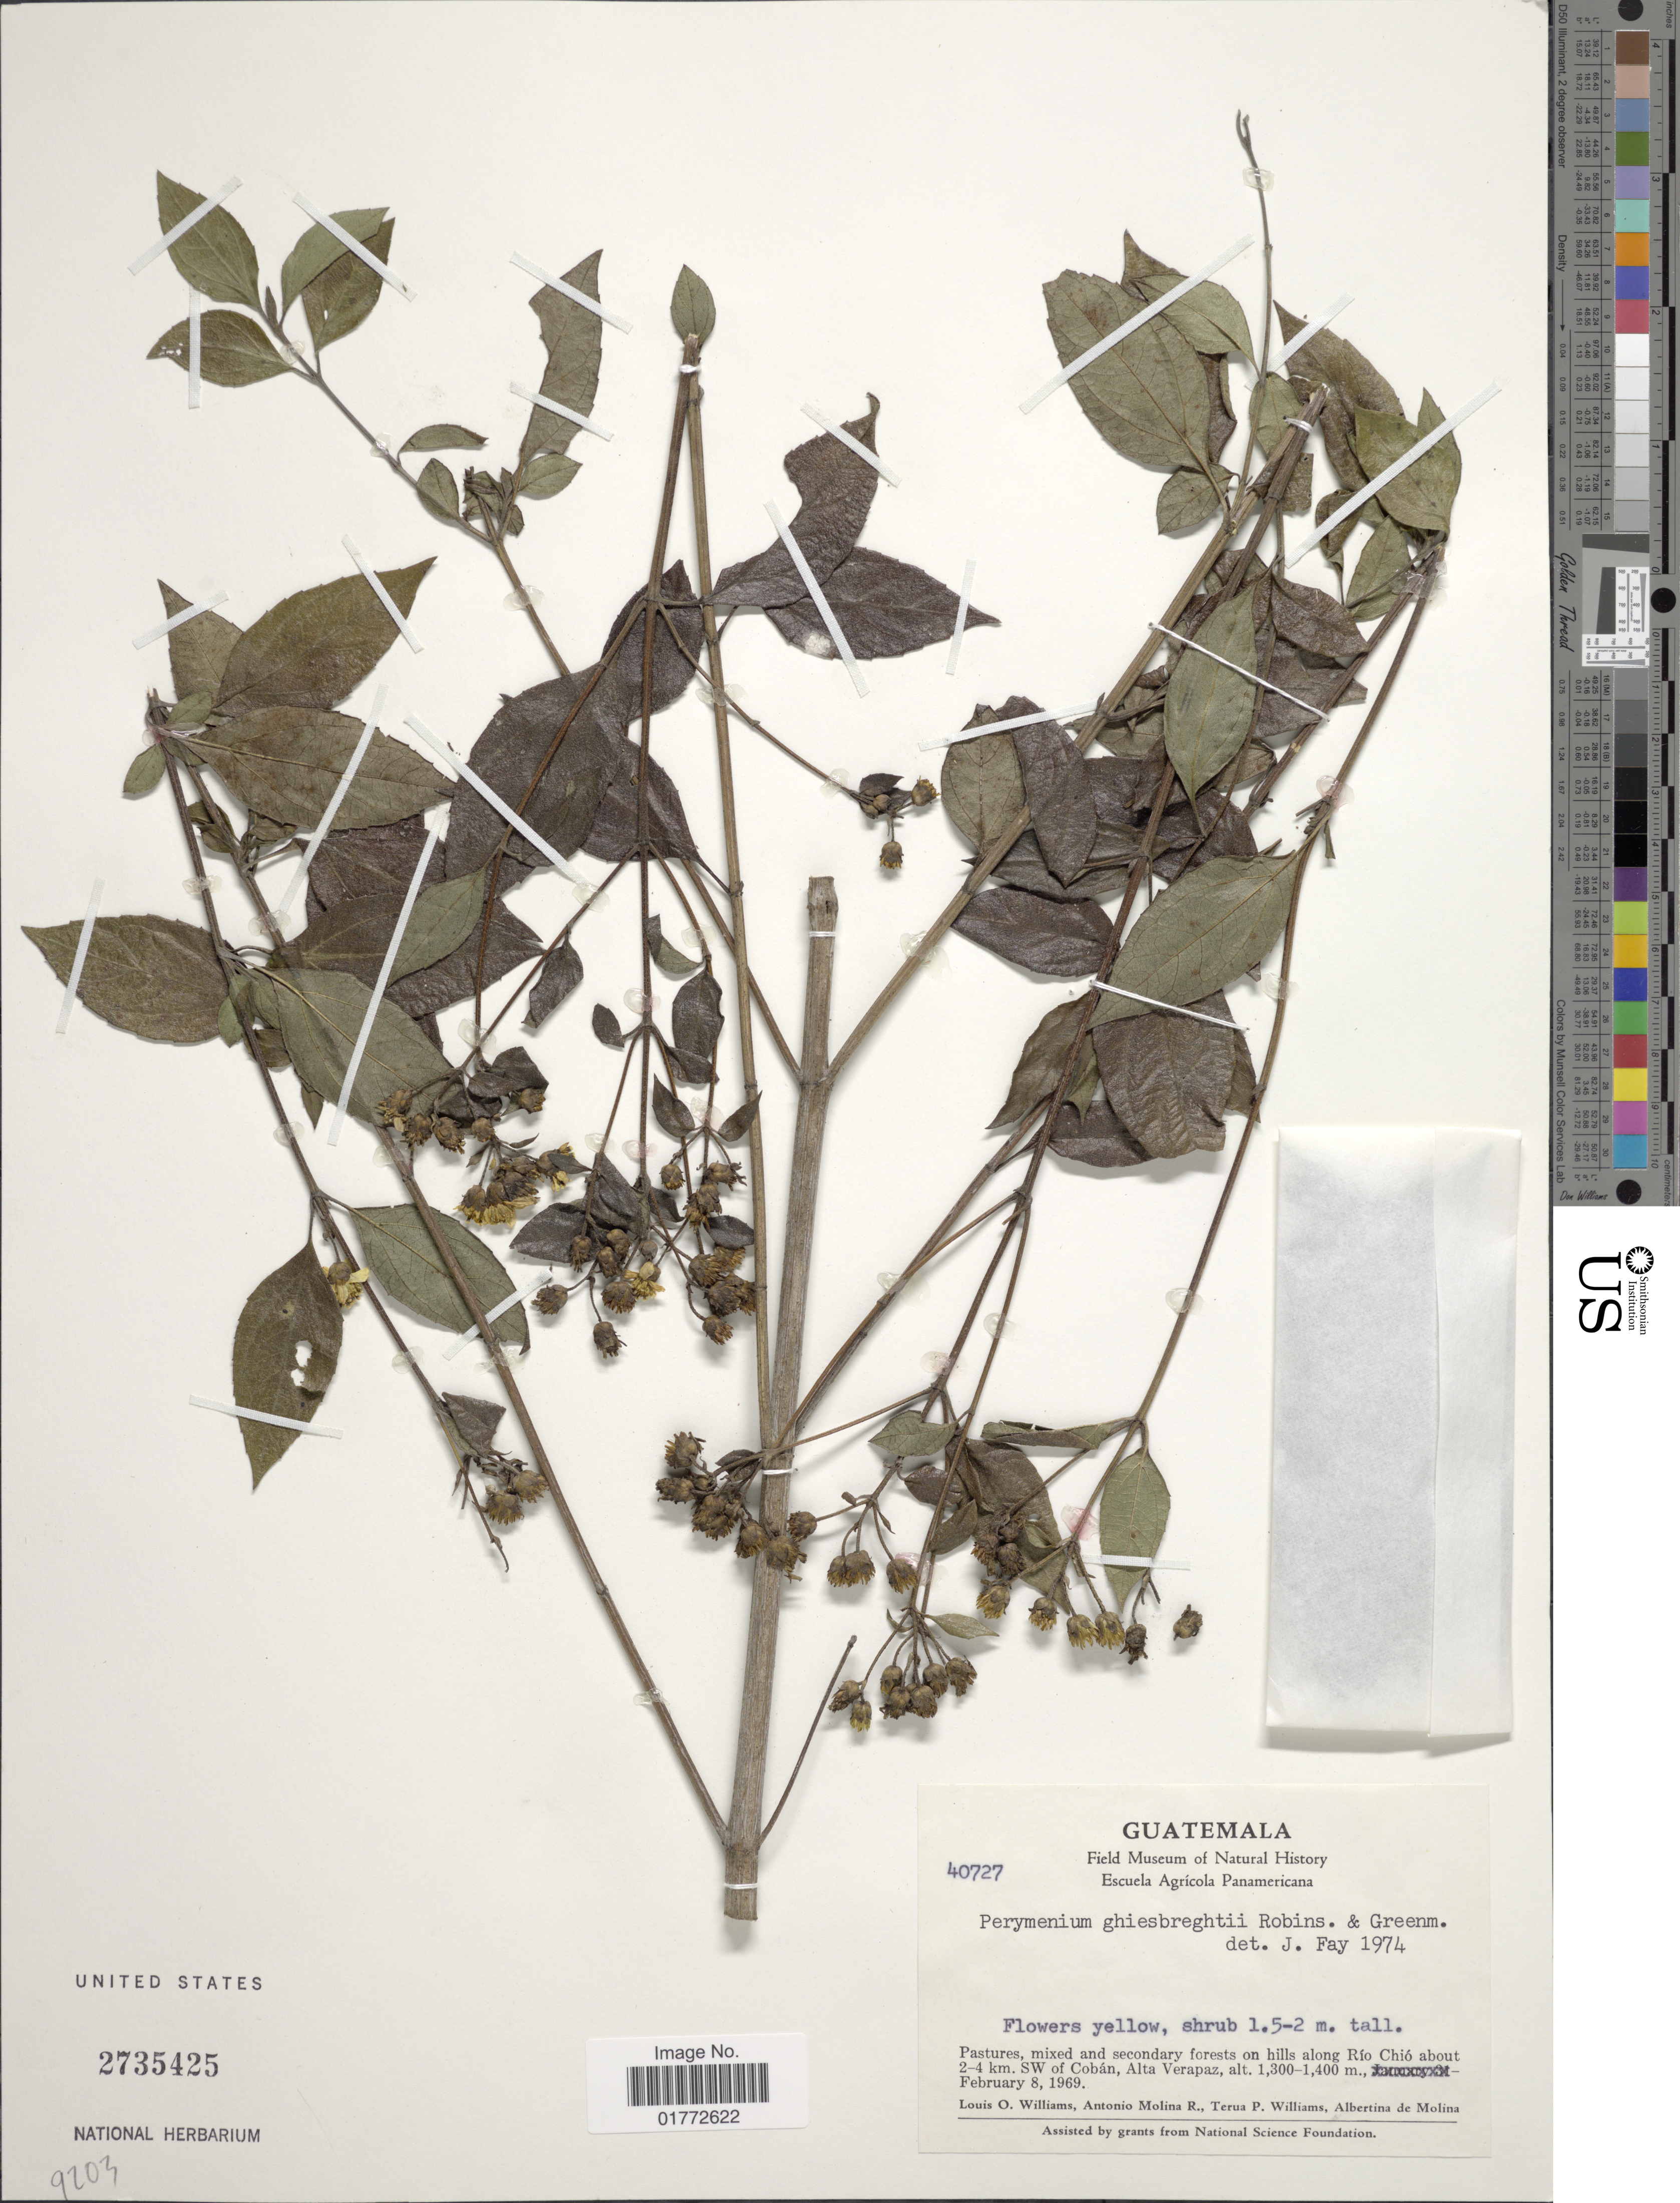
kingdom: Plantae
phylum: Tracheophyta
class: Magnoliopsida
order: Asterales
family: Asteraceae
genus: Perymenium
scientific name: Perymenium ghiesbreghtii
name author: B.L. Rob. & Greenm.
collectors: L. O. Williams, A. Molina R., T. P. Williams & A. R. Molina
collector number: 40727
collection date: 1969-02-08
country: Guatemala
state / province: Alta Verapaz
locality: Pastures, mixed and secondary forest on hills along Rio Chio about 2-4 km. SW of Coban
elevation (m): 1300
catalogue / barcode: US 2735425